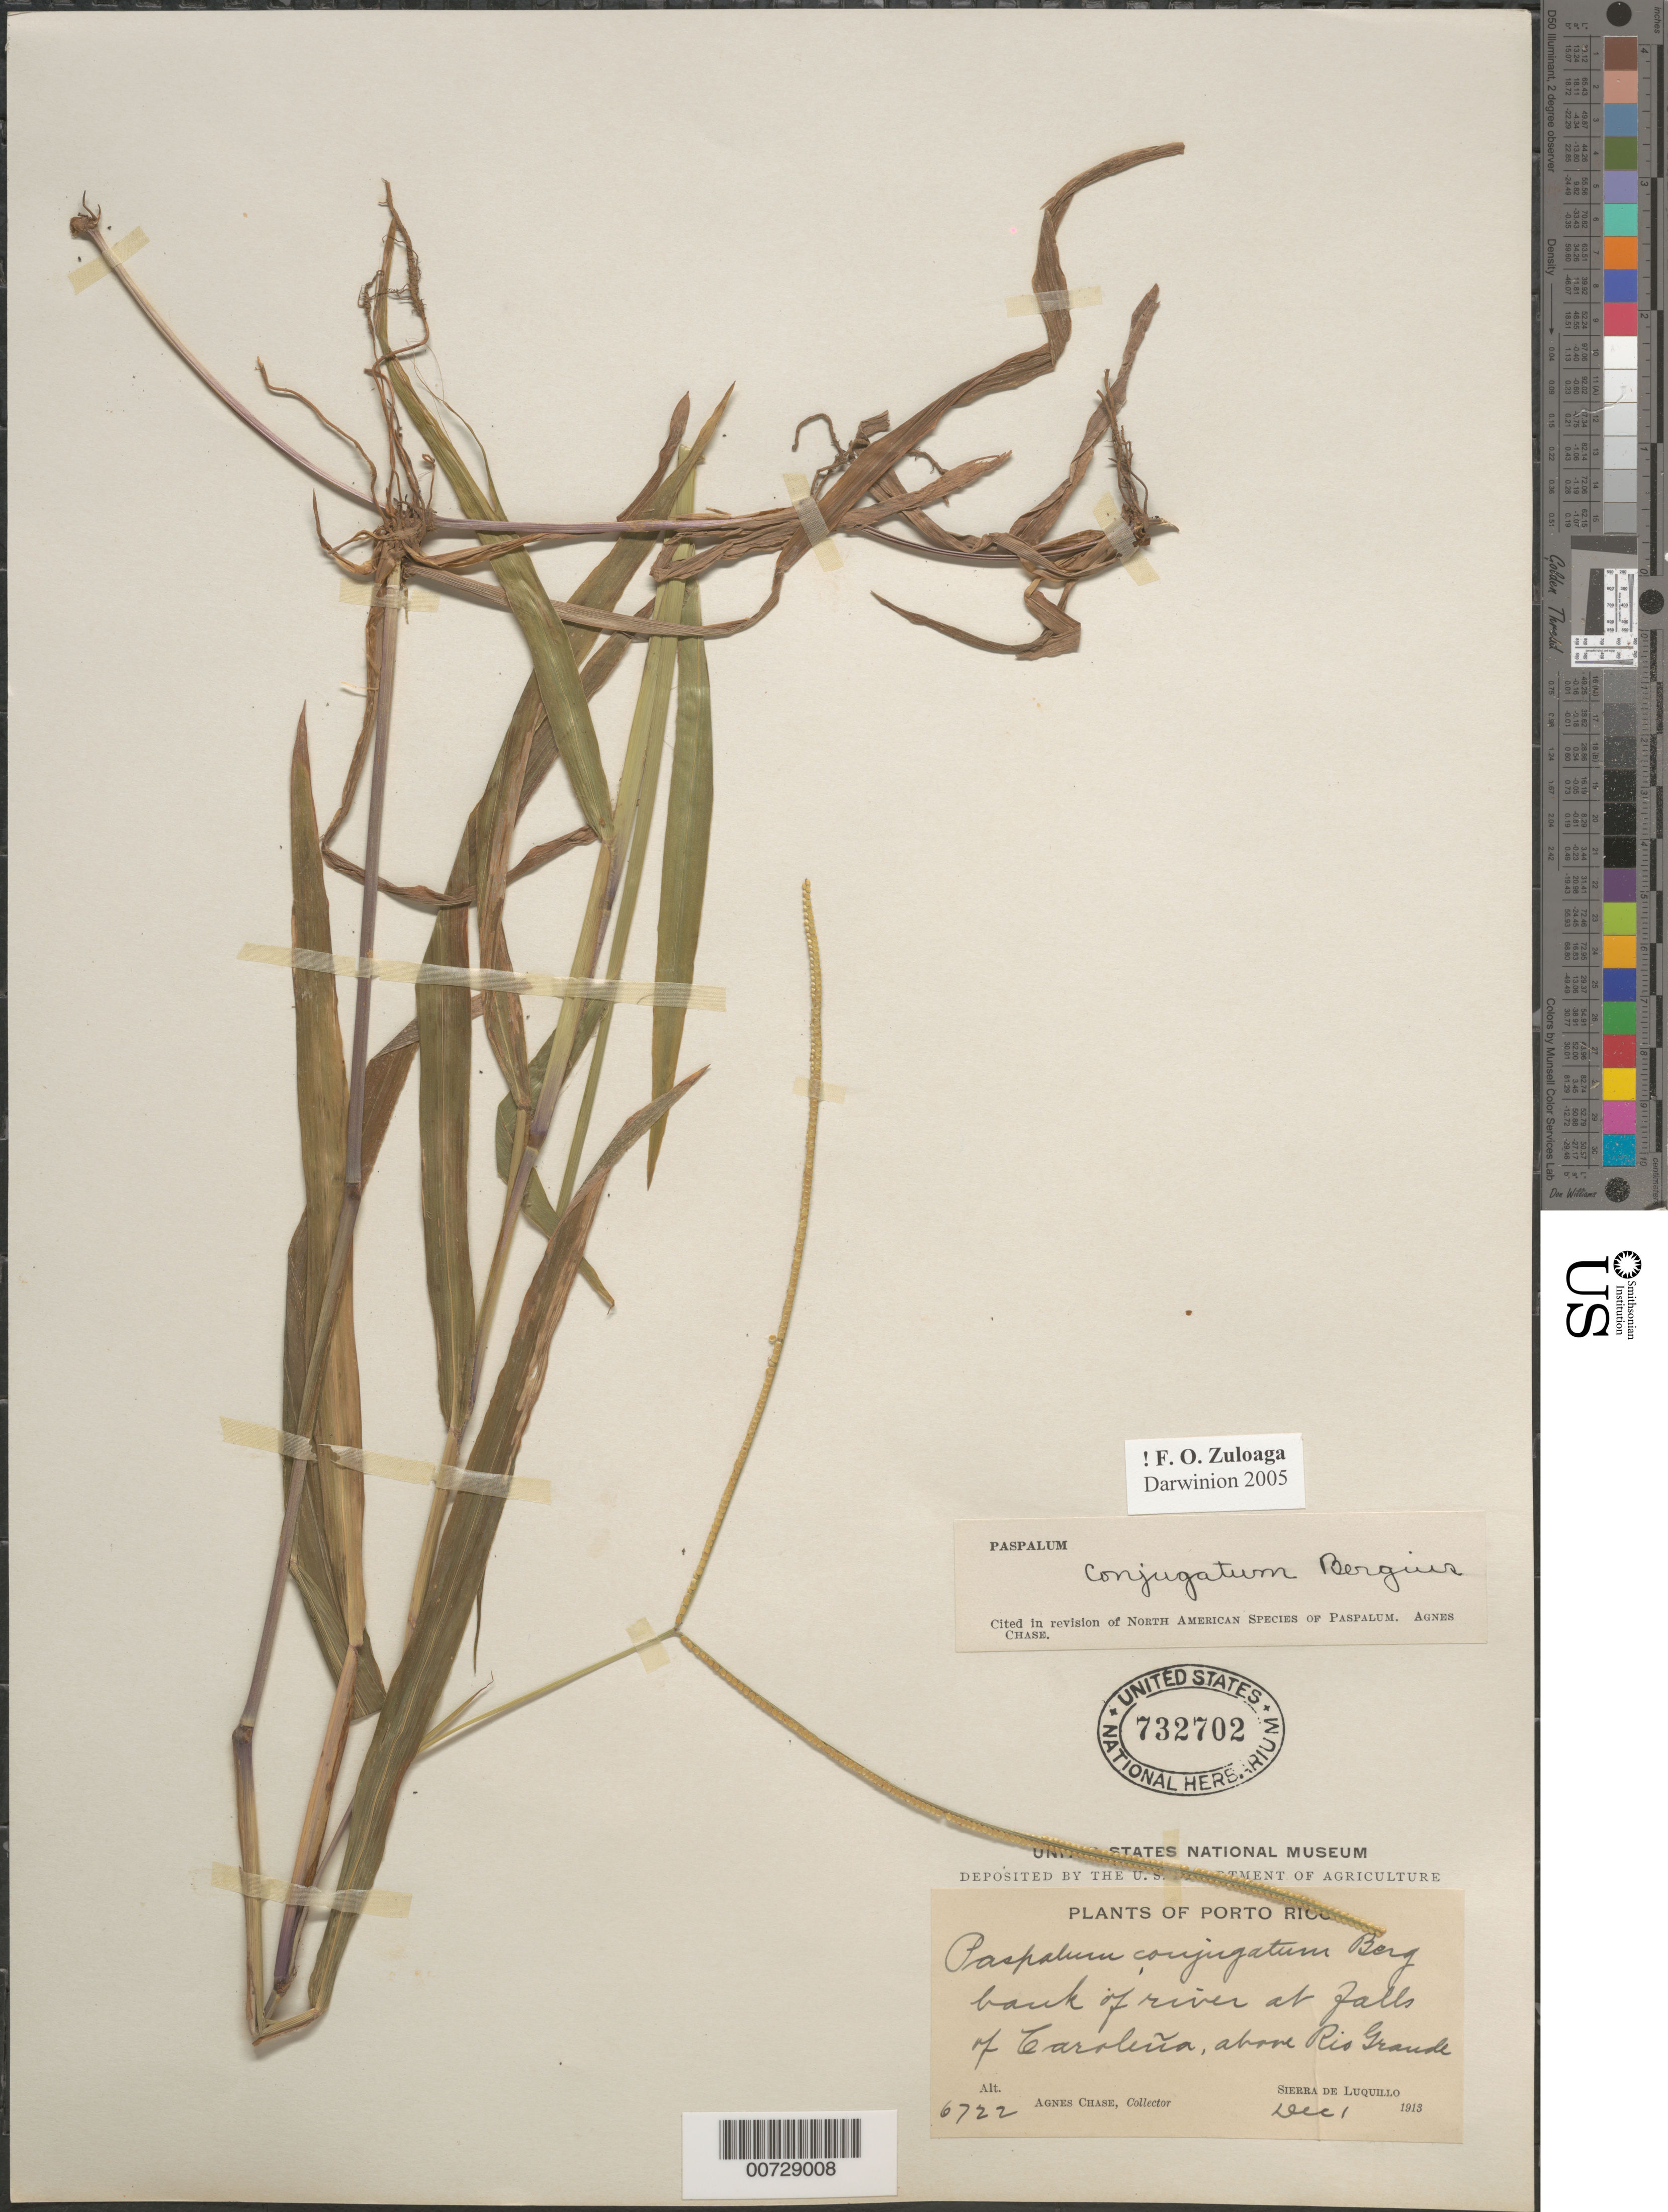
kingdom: Plantae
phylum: Tracheophyta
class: Liliopsida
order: Poales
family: Poaceae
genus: Paspalum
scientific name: Paspalum conjugatum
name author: P.J. Bergius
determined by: Chase, [M.] Agnes, (US)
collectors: A. Chase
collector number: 6722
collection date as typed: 01 Dec 1913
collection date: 1913-12-01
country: Puerto Rico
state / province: Luquillo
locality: Sierra de Luquillo, Falls of Caroliña, above Río Grande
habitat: Bank of river at falls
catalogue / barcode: US 732702